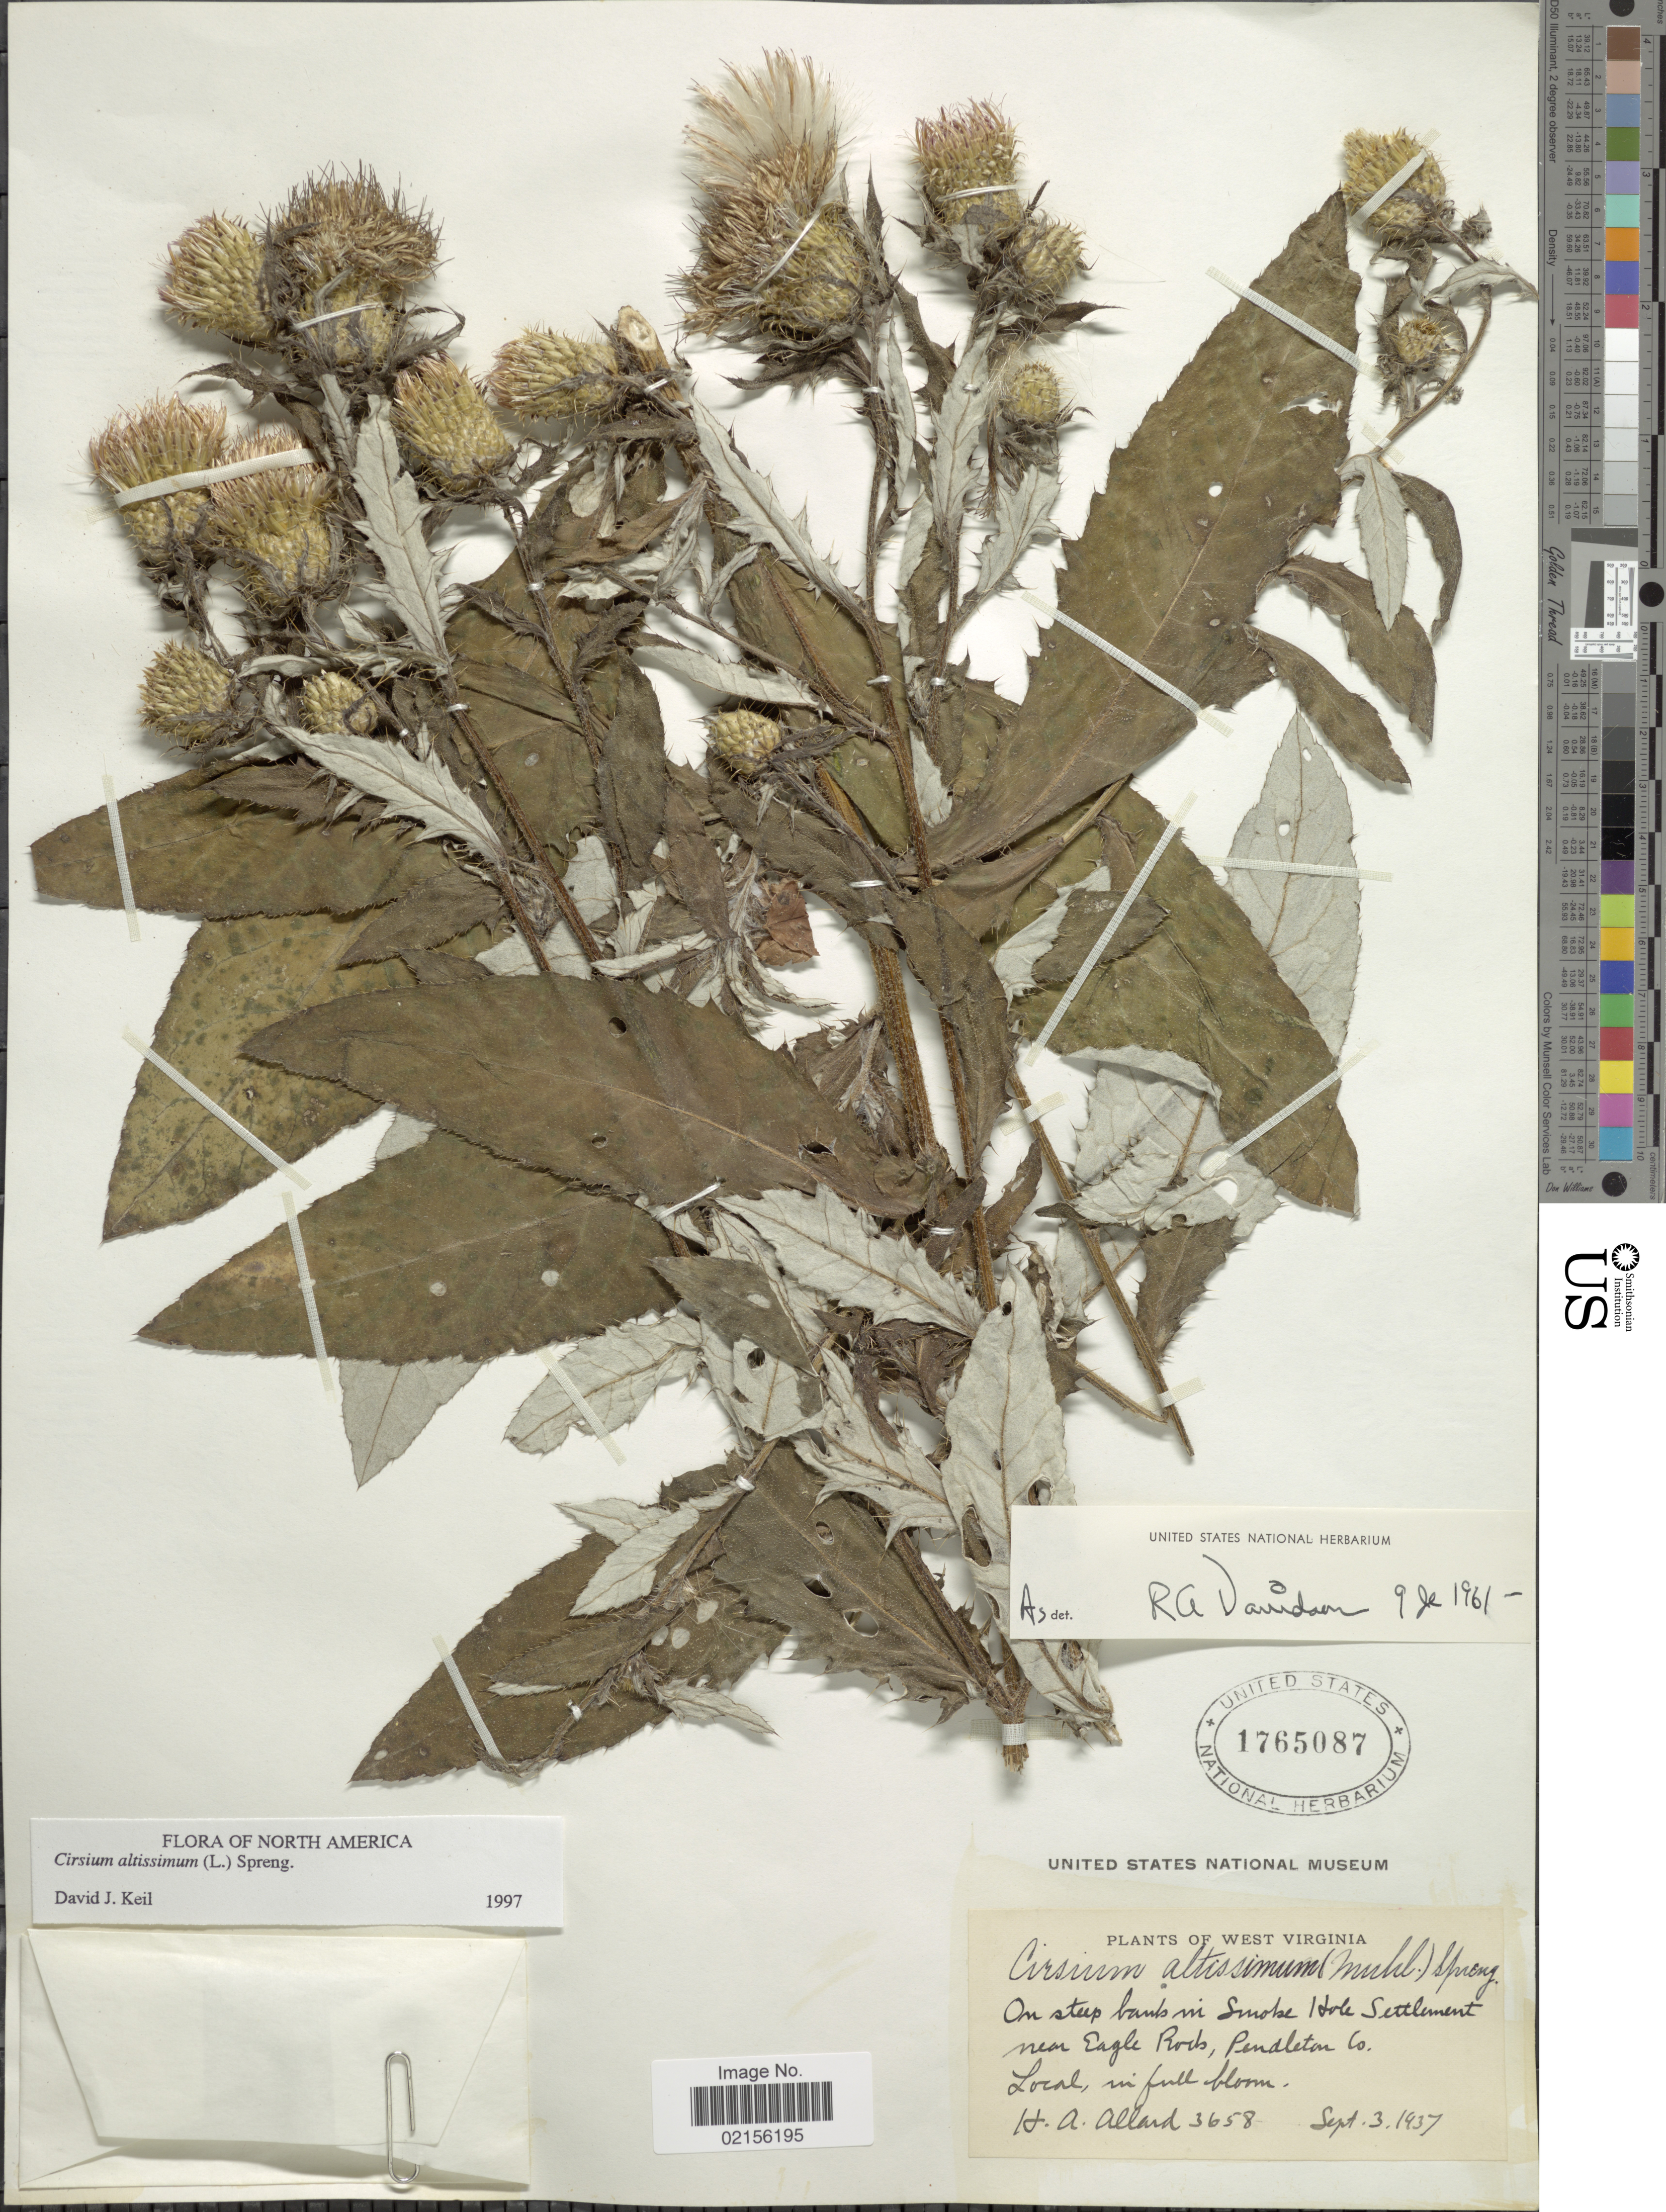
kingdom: Plantae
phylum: Tracheophyta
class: Magnoliopsida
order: Asterales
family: Asteraceae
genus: Cirsium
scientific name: Cirsium altissimum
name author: (L.) Spreng.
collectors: H. A. Allard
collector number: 3658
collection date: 1937-09-03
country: United States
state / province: West Virginia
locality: On steep banks in Smoke Hole Settlement near Eagle Rocks, Pendleton Co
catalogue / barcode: US 1765087